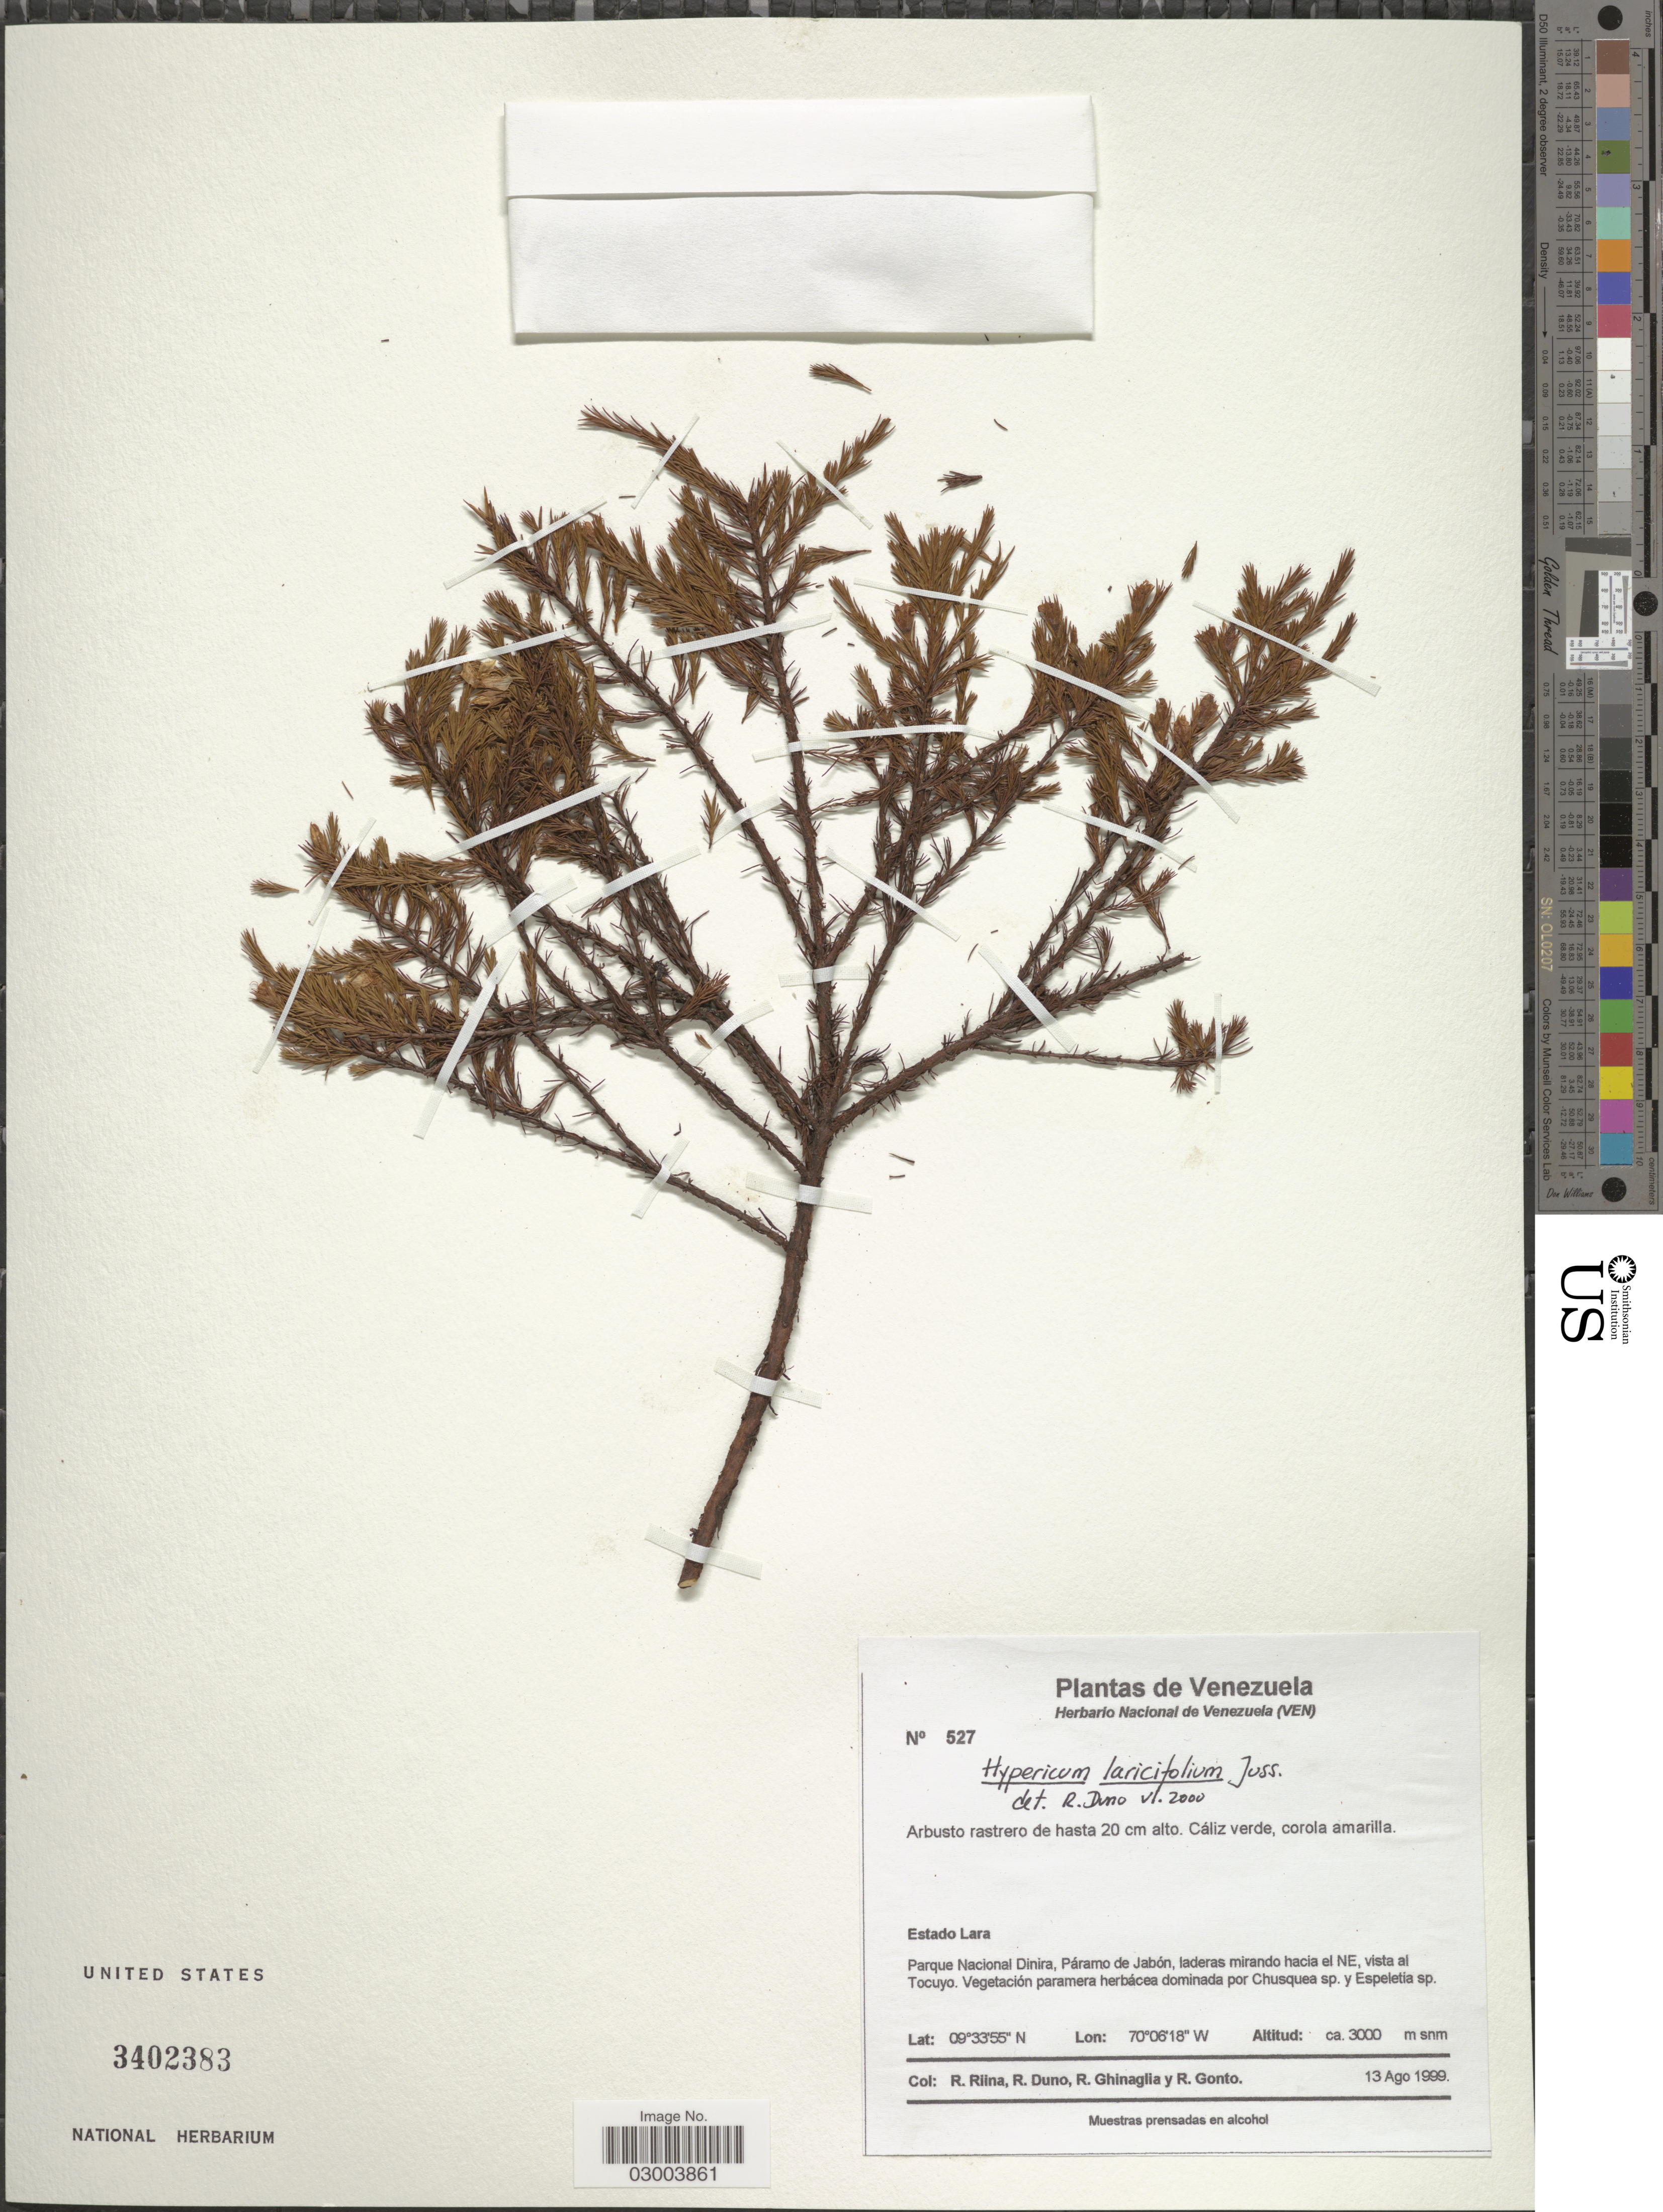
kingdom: Plantae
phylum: Tracheophyta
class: Magnoliopsida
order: Malpighiales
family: Hypericaceae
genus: Hypericum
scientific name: Hypericum laricifolium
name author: Juss.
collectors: R. Riina, R. Duno, R. Ghinaglia & R. Gonto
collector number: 527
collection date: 1999-08-13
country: Venezuela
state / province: Lara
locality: Parque Nacional Dinira, Páramo de Jabón, laderas mirando hacia el NE, vista al Tocuyo.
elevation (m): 3000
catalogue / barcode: US 3402383